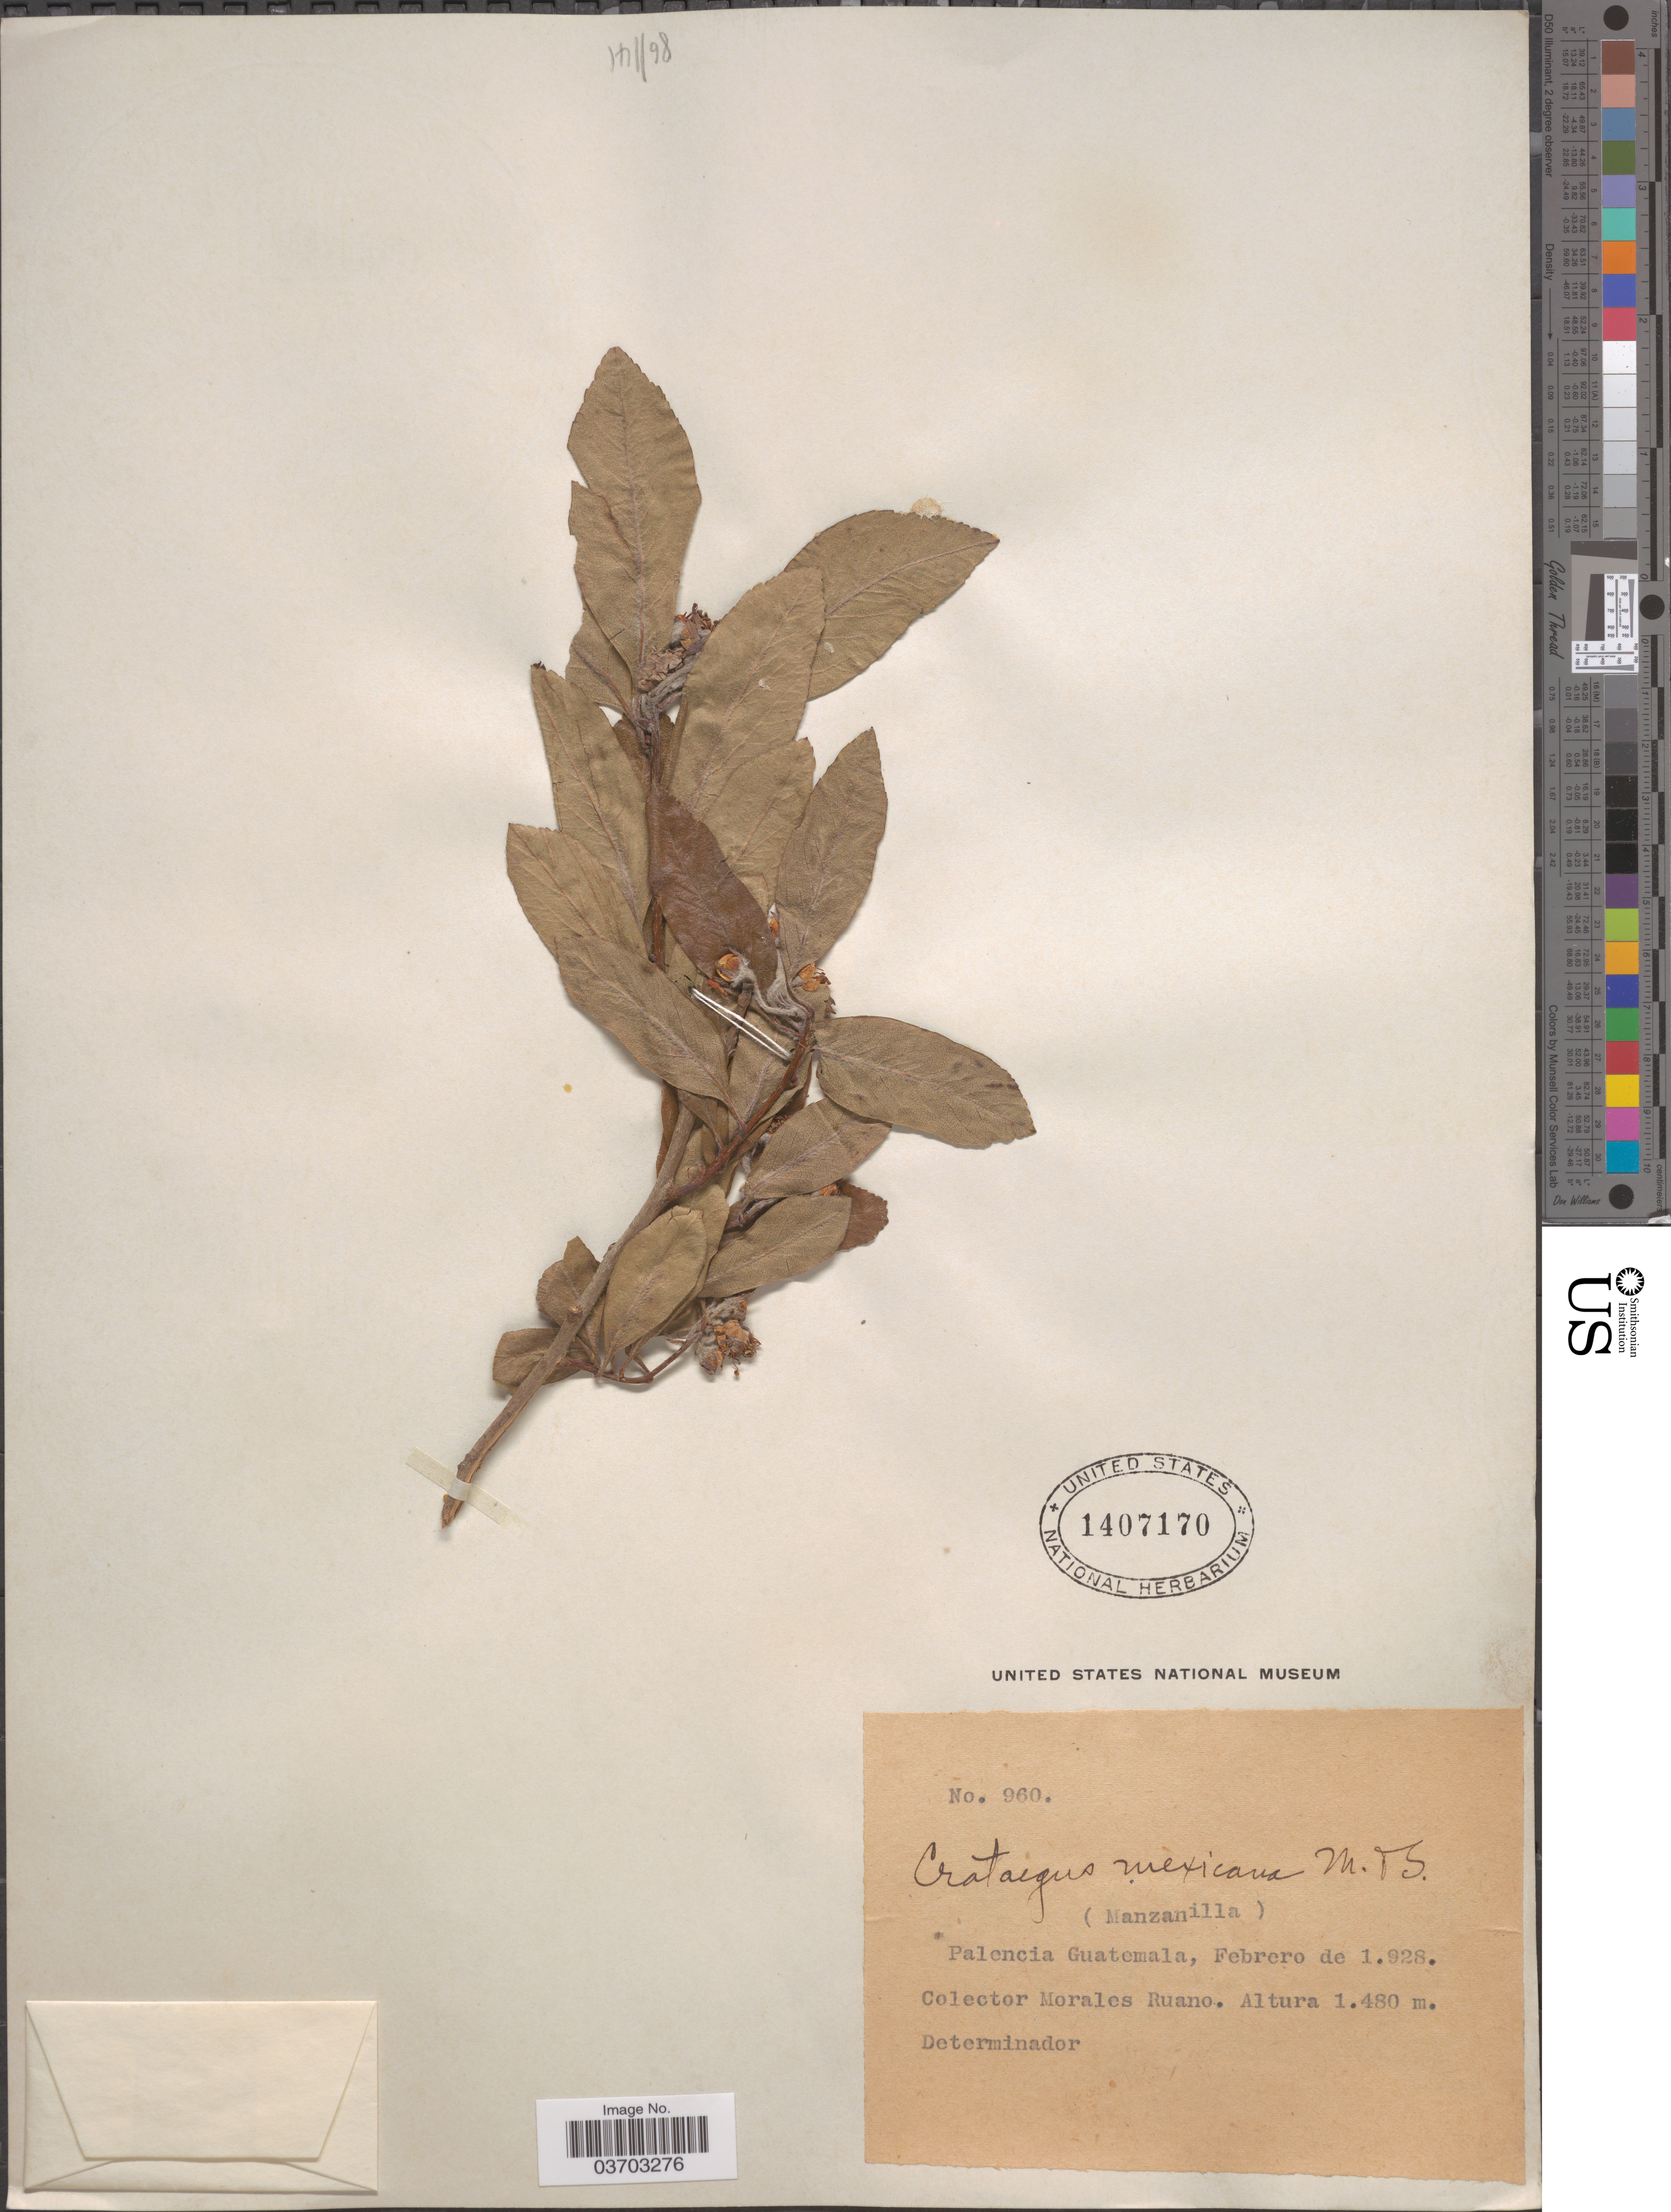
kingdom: Plantae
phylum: Tracheophyta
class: Magnoliopsida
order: Rosales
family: Rosaceae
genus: Crataegus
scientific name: Crataegus mexicana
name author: Moc. & Sessé ex DC.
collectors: M. Ruano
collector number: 960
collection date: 1928-02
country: Guatemala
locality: Palencia Guatemala.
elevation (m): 1480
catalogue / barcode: US 1407170